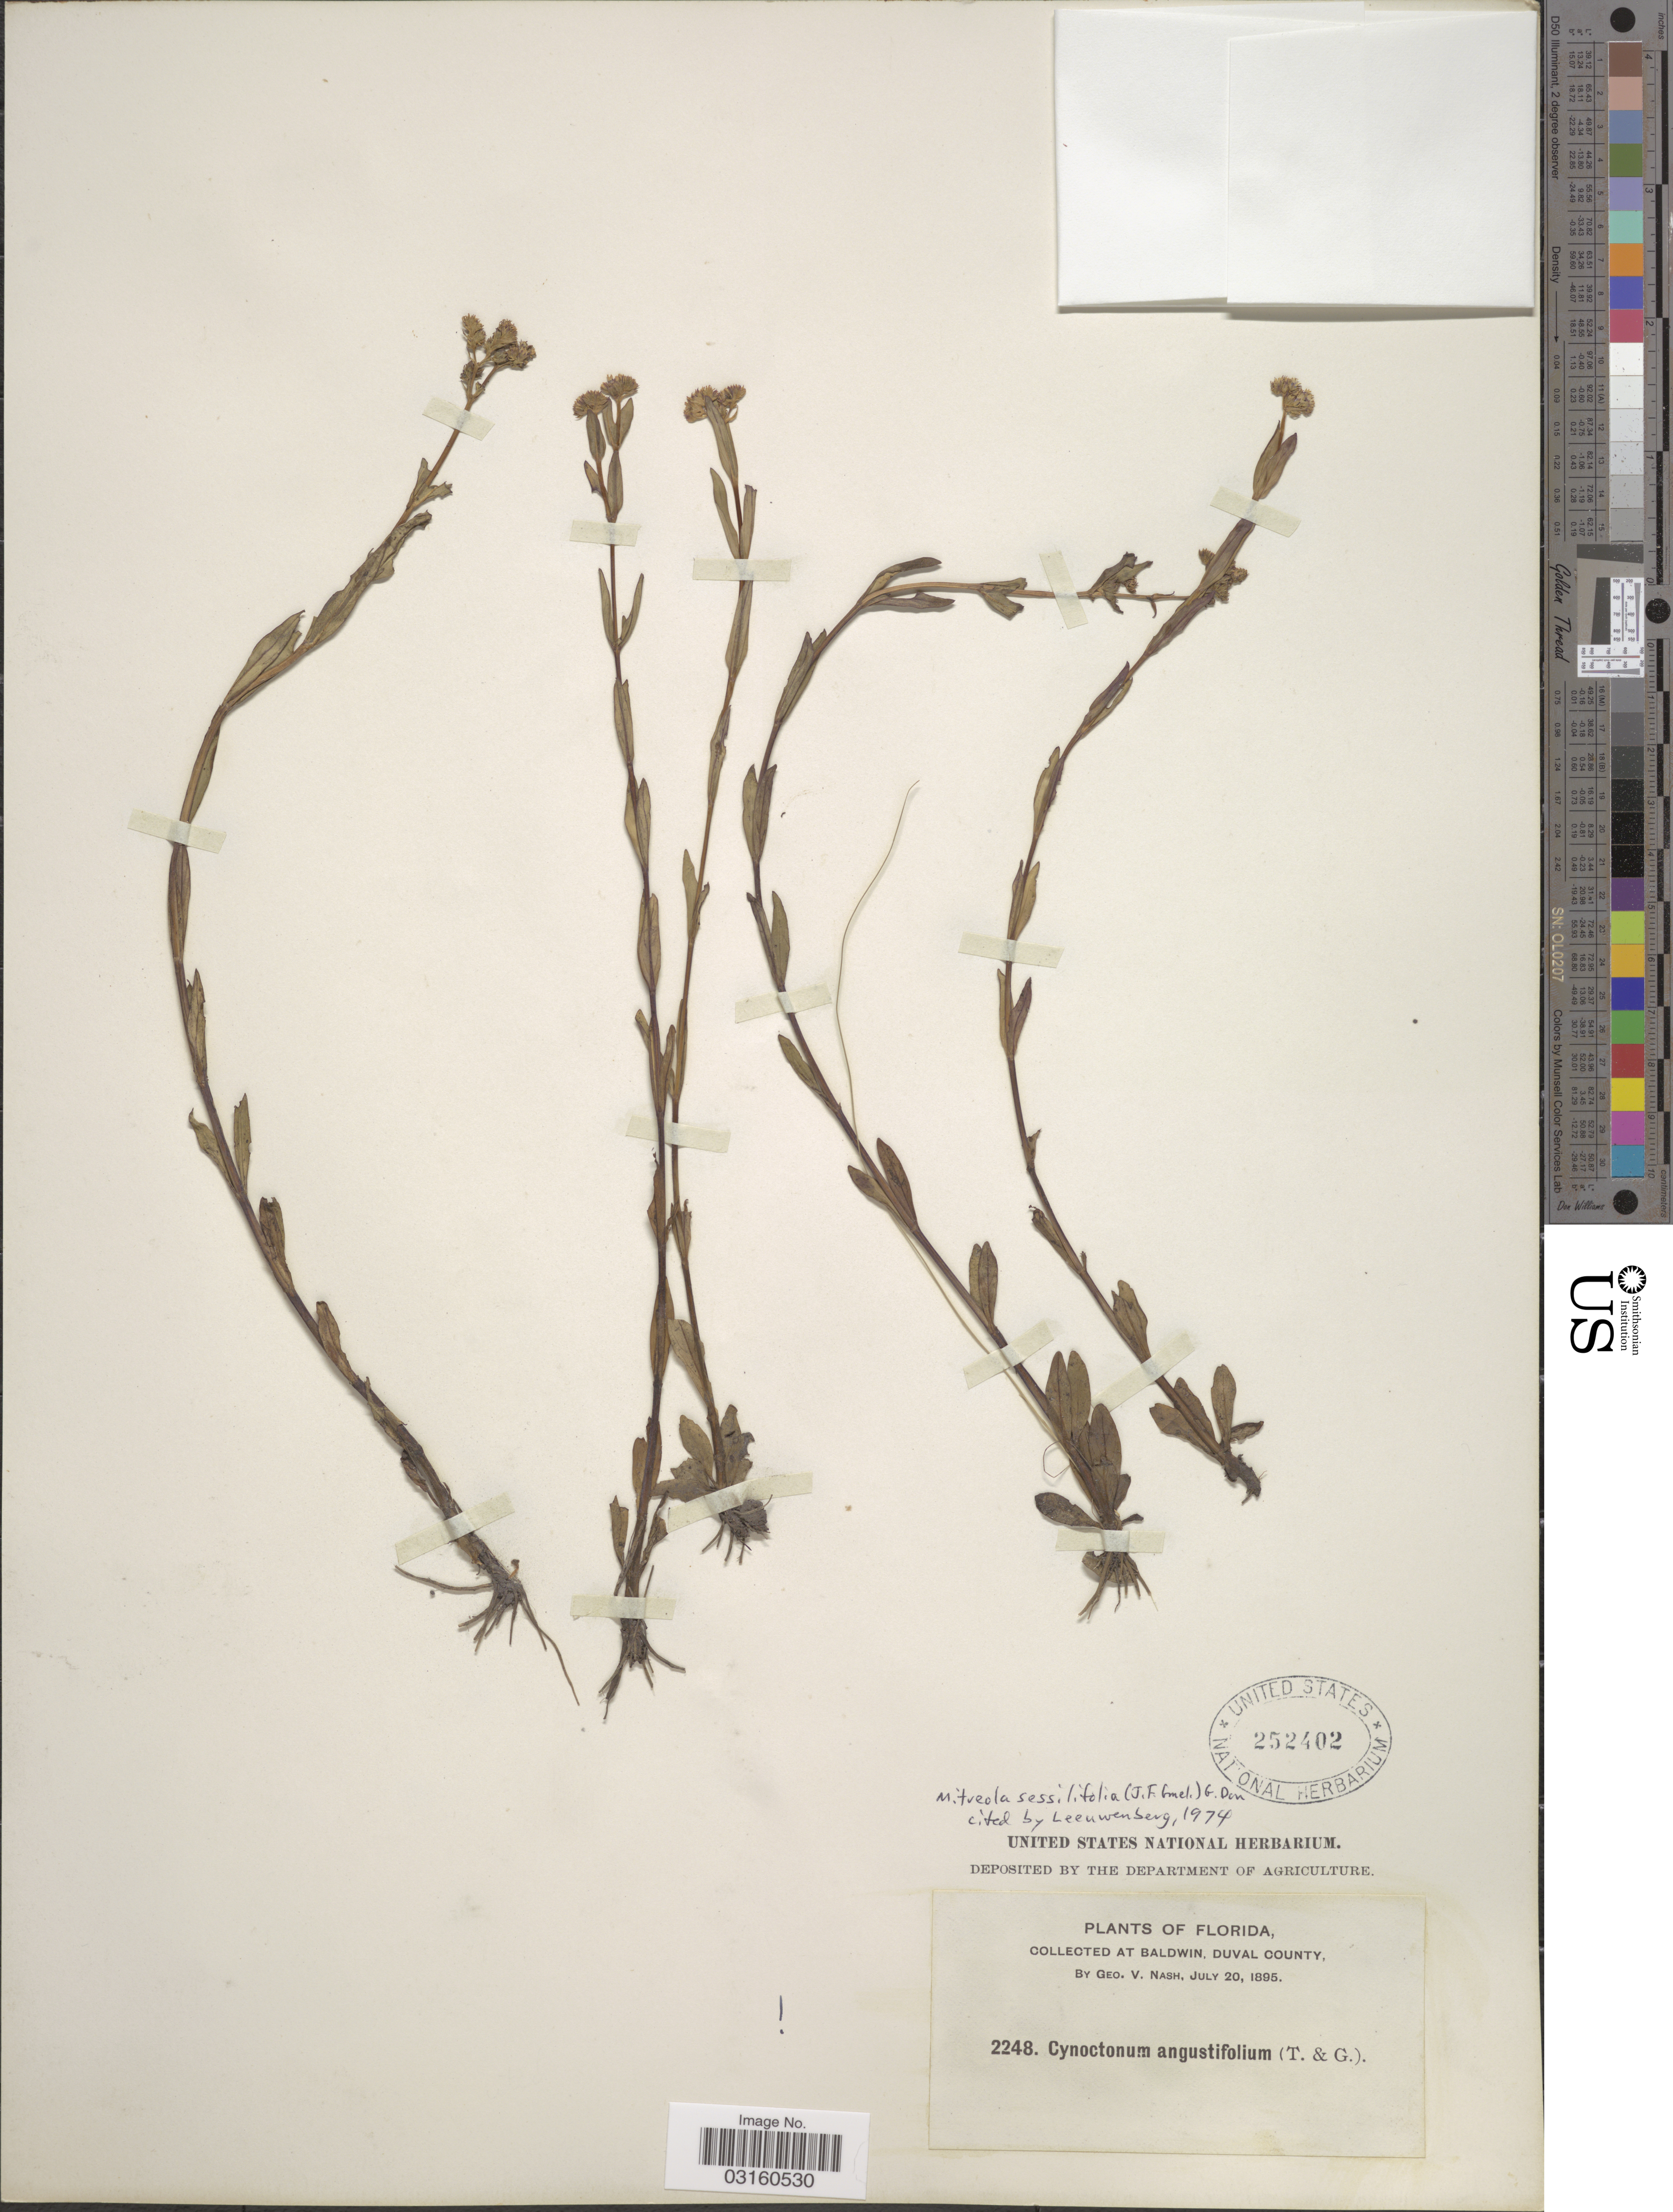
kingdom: Plantae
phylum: Tracheophyta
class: Magnoliopsida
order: Gentianales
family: Loganiaceae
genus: Mitreola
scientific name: Mitreola sessilifolia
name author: (J.F. Gmel.) G. Don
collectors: G. V. Nash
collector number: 2248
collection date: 1895-07-20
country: United States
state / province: Florida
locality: At Baldwin, Duval County.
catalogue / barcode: US 252402